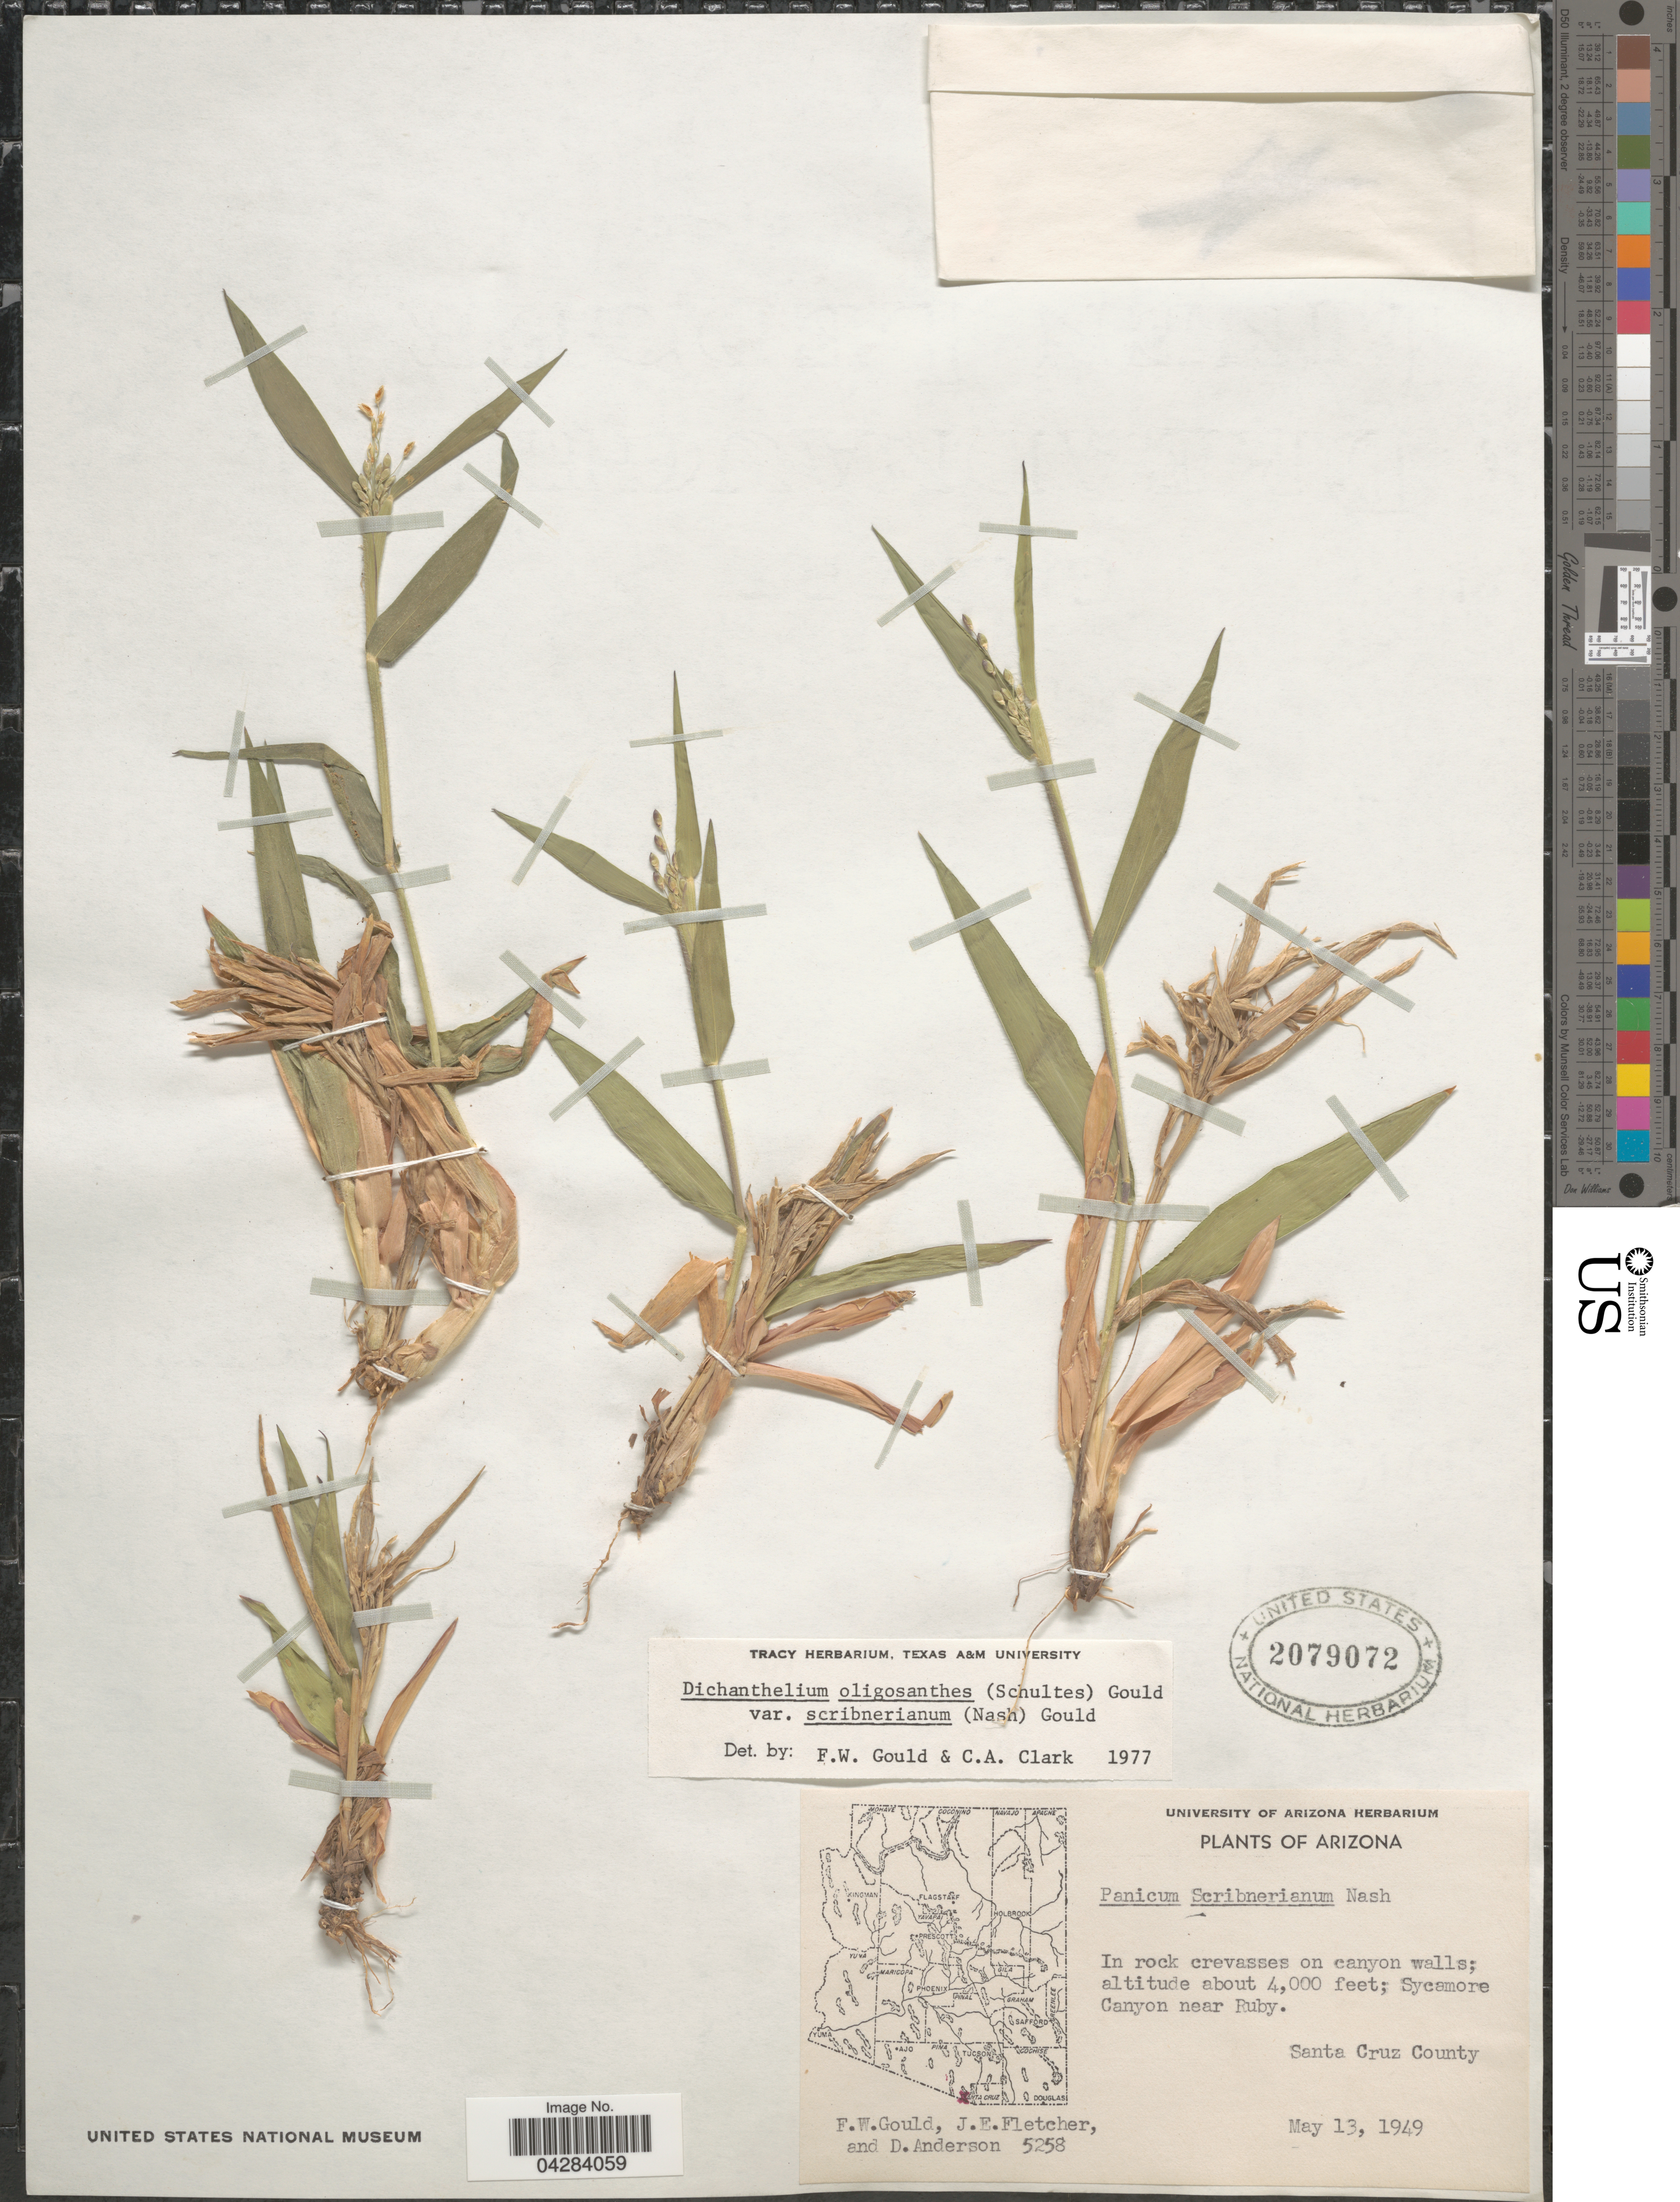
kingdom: Plantae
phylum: Tracheophyta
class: Liliopsida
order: Poales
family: Poaceae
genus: Dichanthelium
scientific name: Dichanthelium oligosanthes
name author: (Schult.) Gould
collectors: F. W. Gould, J. Fletcher & D. Anderson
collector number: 5258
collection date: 1949-05-13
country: United States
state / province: Arizona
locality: Sycamore Canyon near Ruby. Santa Cruz County.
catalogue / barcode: US 2079072